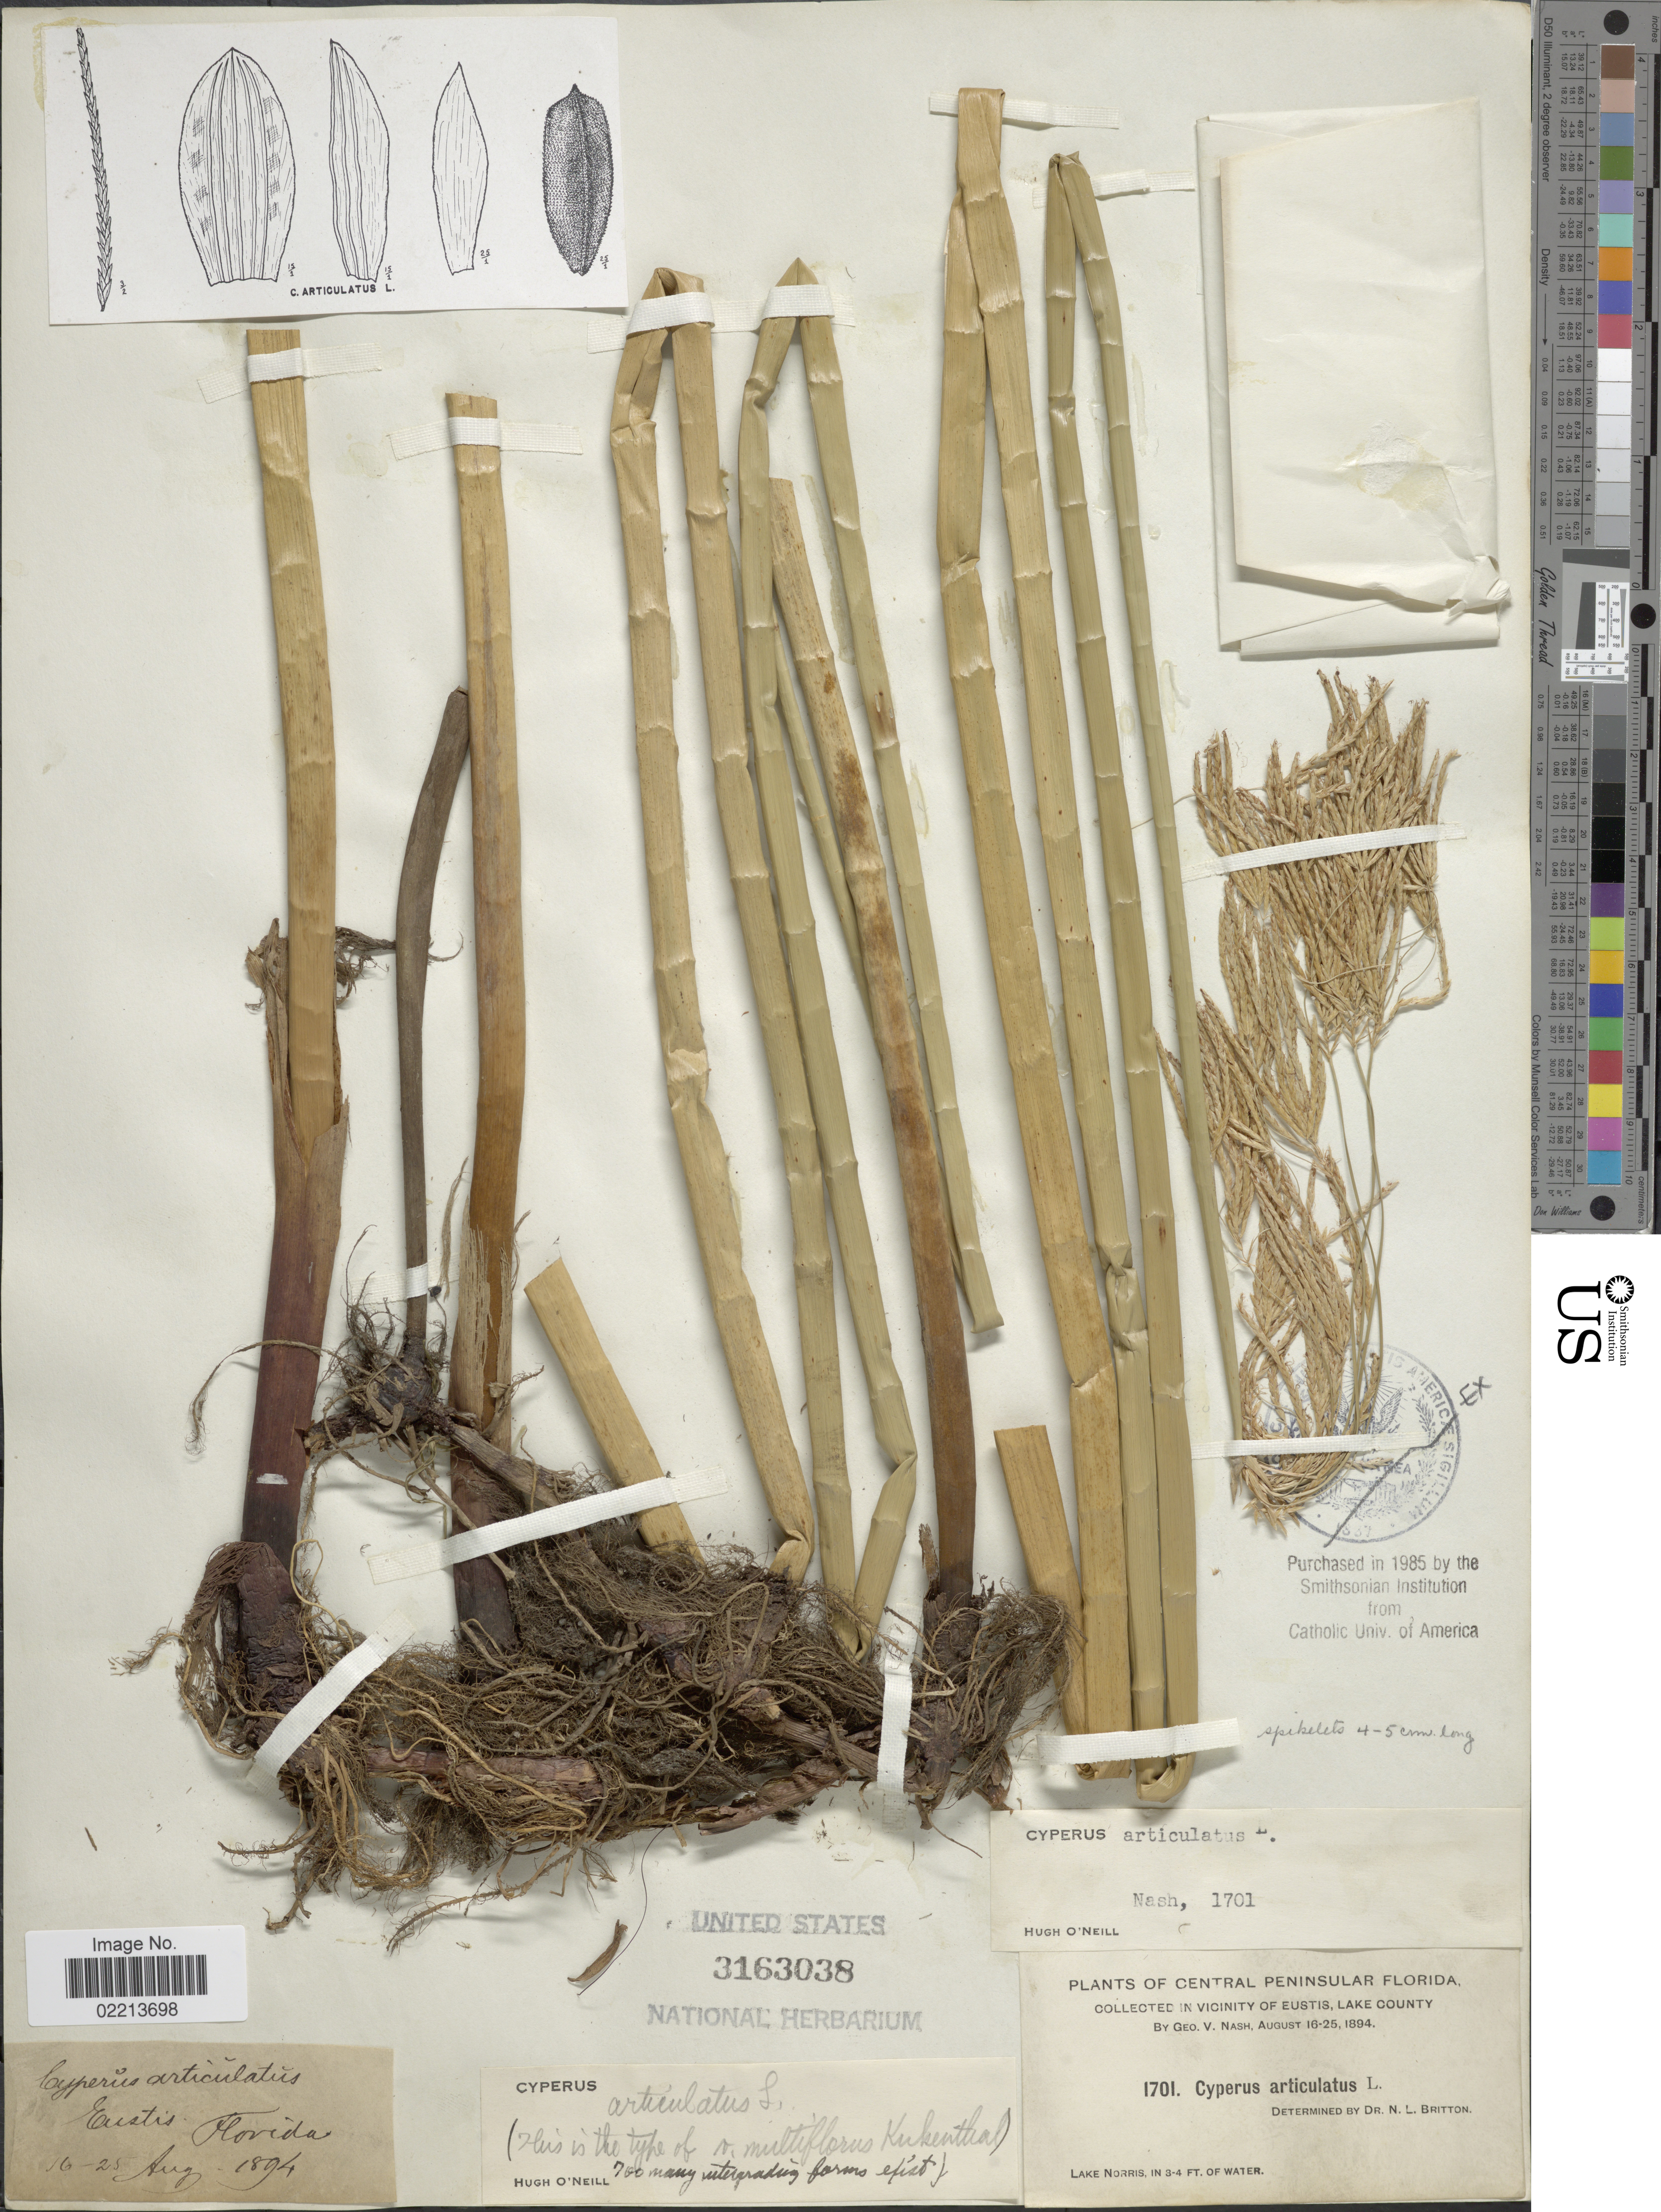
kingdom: Plantae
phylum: Tracheophyta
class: Liliopsida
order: Poales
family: Cyperaceae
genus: Cyperus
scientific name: Cyperus articulatus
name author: L.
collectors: G. V. Nash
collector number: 1701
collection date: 1894-08-16/1894-08-25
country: United States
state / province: Florida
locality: Central Peninsular, in vicinity of Eustis, Lake County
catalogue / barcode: US 3163038